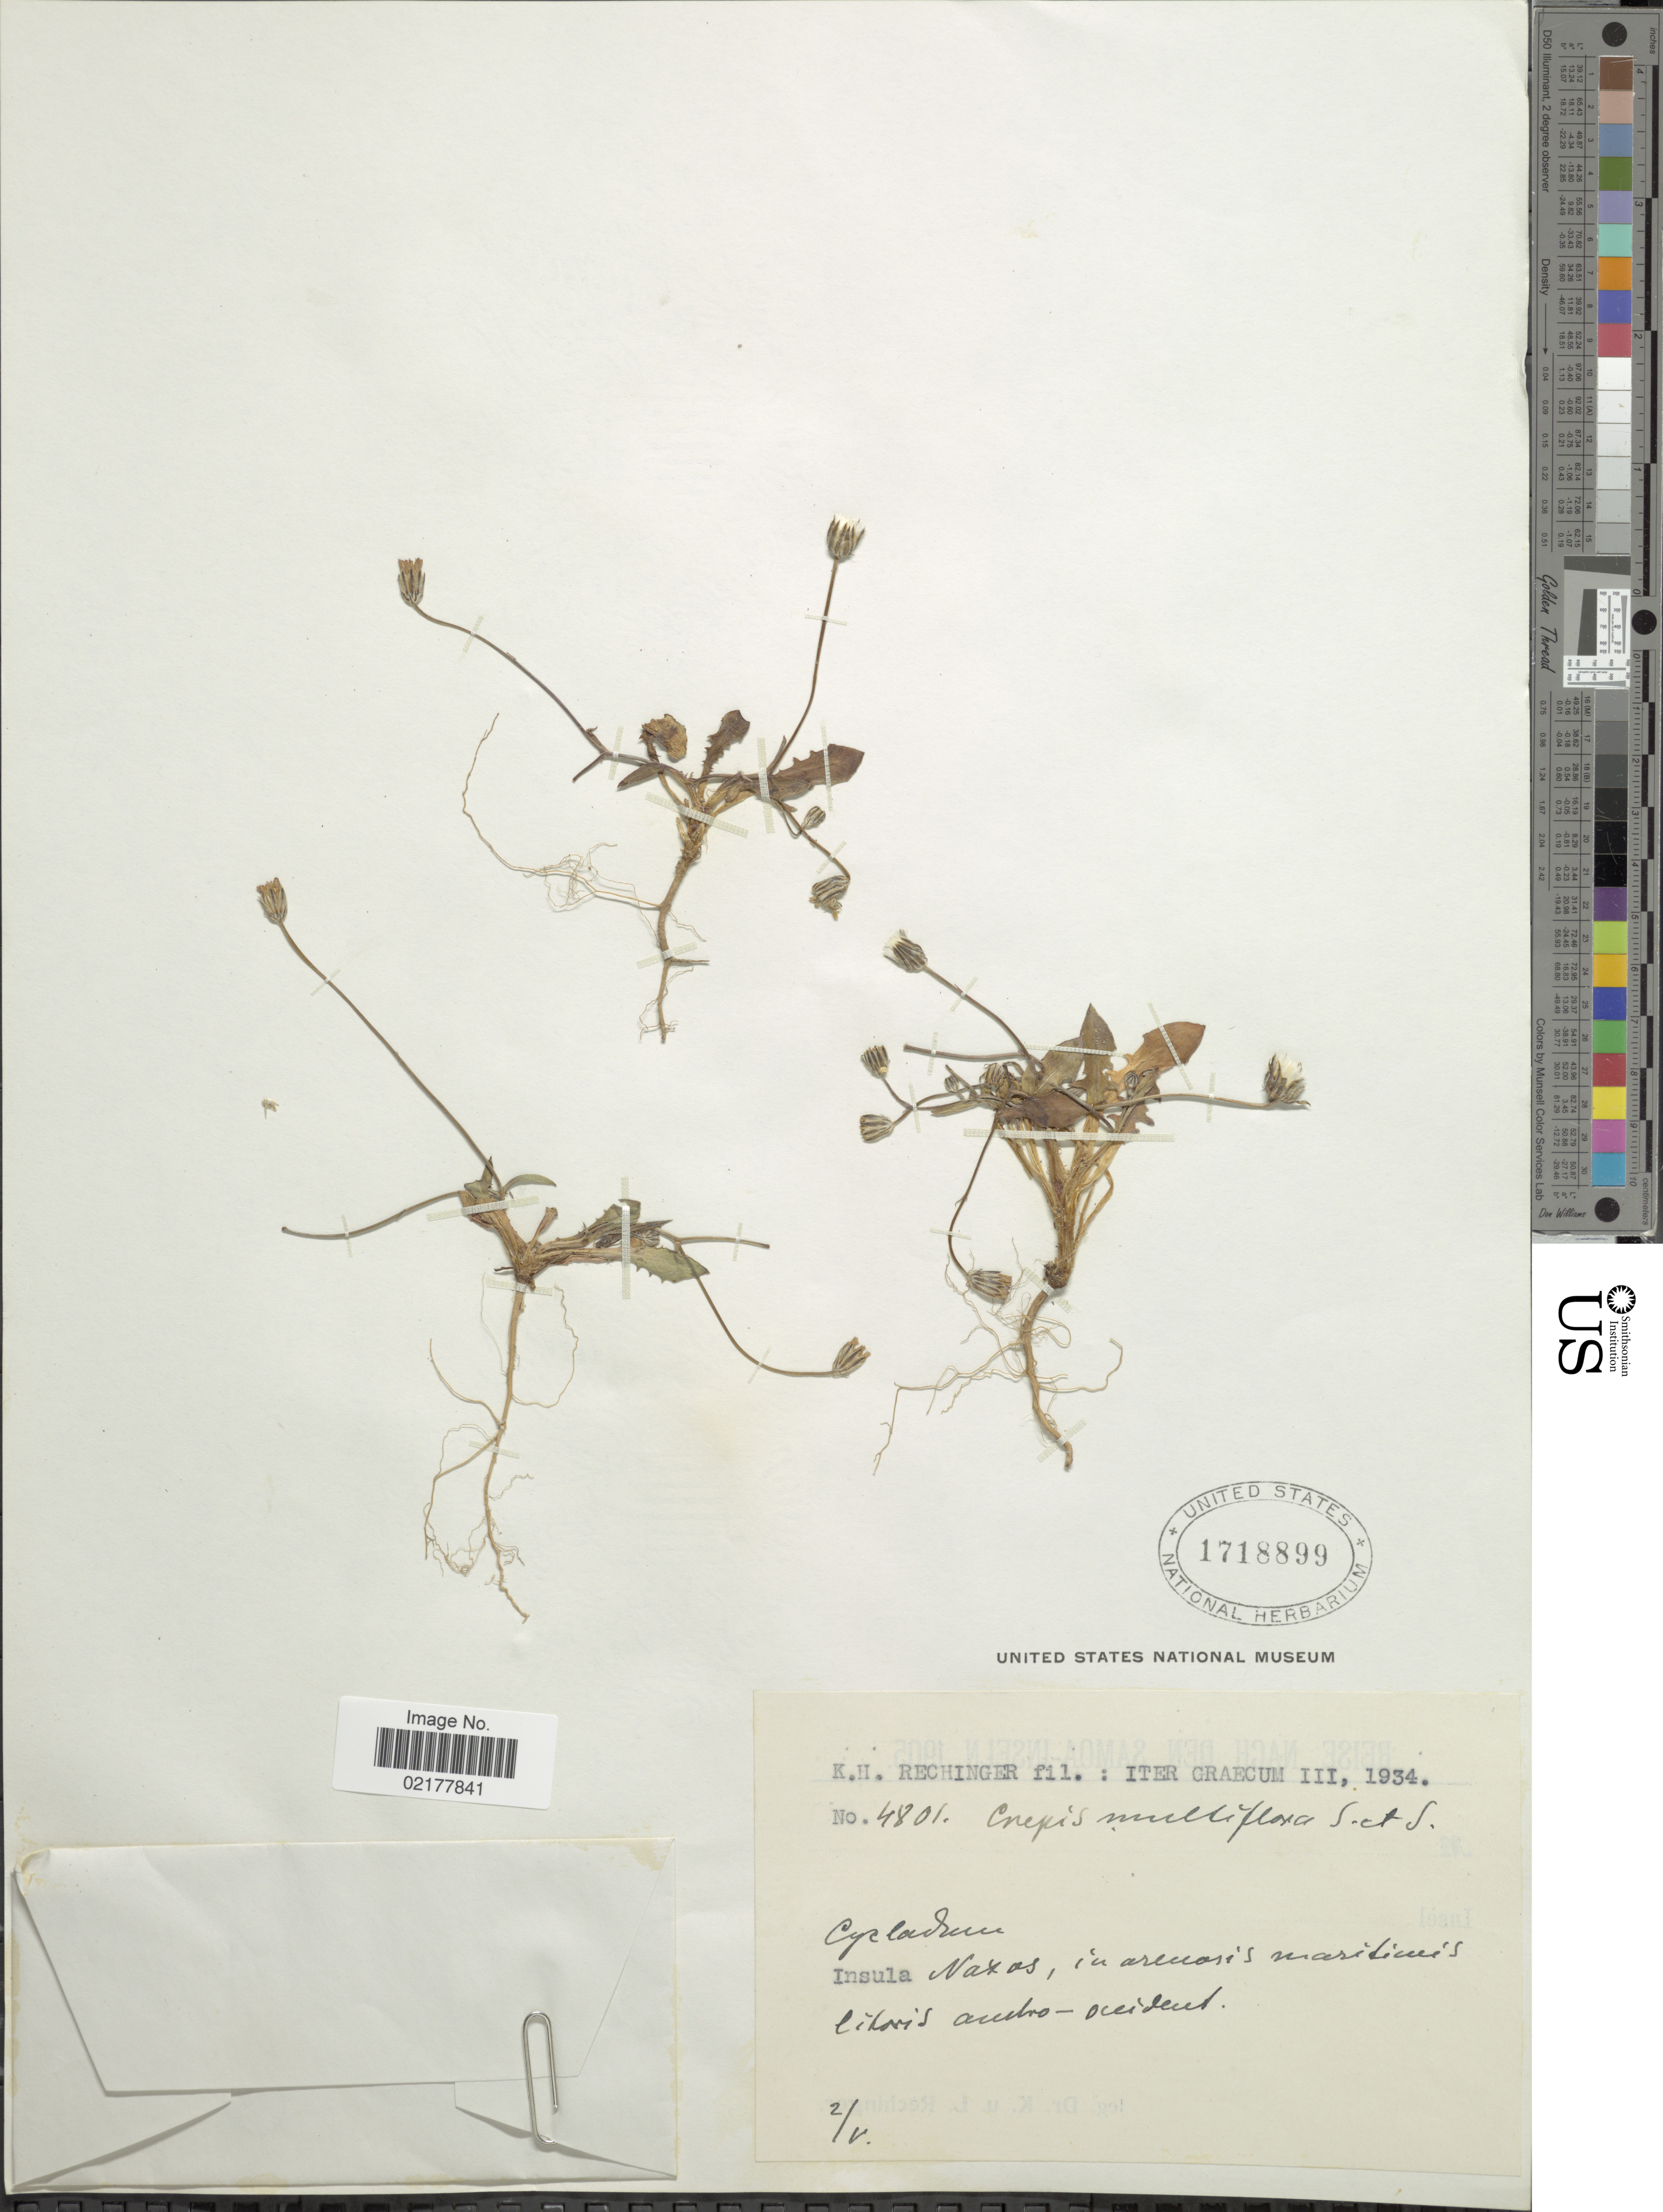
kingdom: Plantae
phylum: Tracheophyta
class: Magnoliopsida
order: Asterales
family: Asteraceae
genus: Crepis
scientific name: Crepis multiflora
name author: Sm.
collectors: K. H. Rechinger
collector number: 4801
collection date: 1934-05-02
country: Greece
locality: Graecum. Cycladum. Insula Naxos, in arenosis maritimis litoris austro-occident.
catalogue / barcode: US 1718899